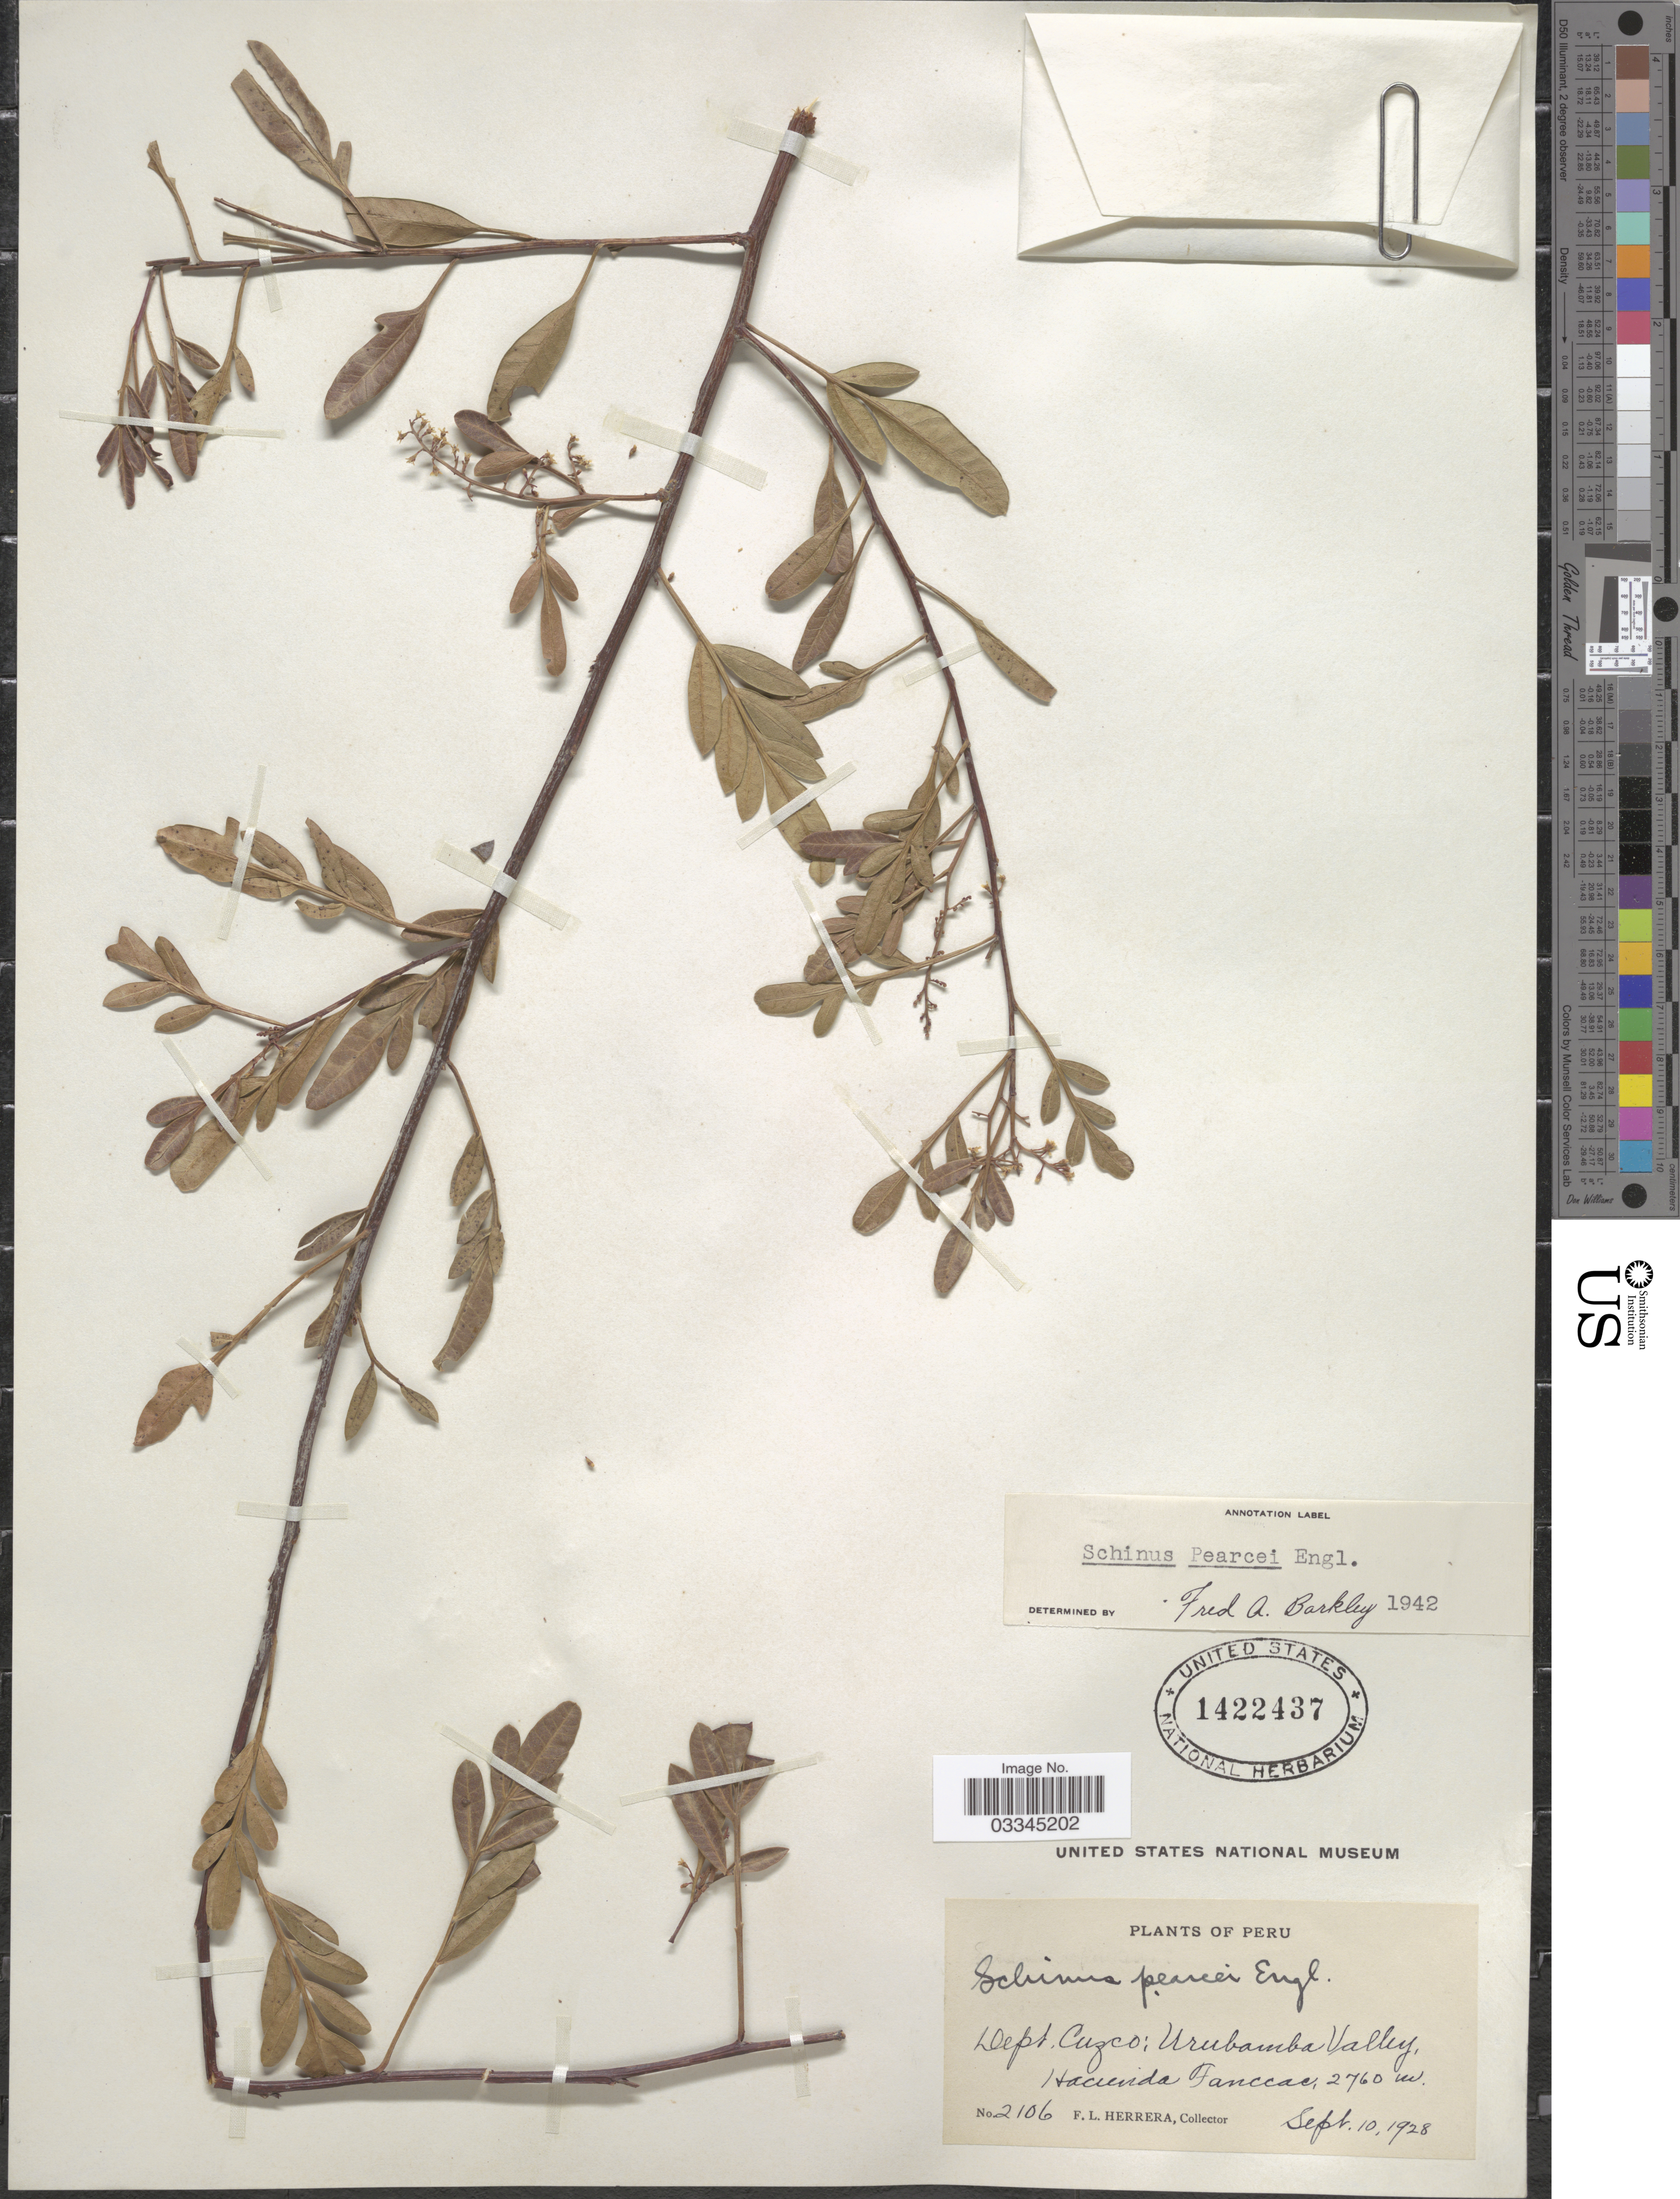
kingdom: Plantae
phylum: Tracheophyta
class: Magnoliopsida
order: Sapindales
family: Anacardiaceae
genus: Schinus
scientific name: Schinus pearcei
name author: Engl.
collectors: F. L. Herrera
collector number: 2106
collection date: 1928-09-10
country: Peru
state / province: Cusco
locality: Dept. Cuzco: Urubamba Valley, Hacienda Fanccas.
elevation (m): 2760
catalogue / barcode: US 1422437